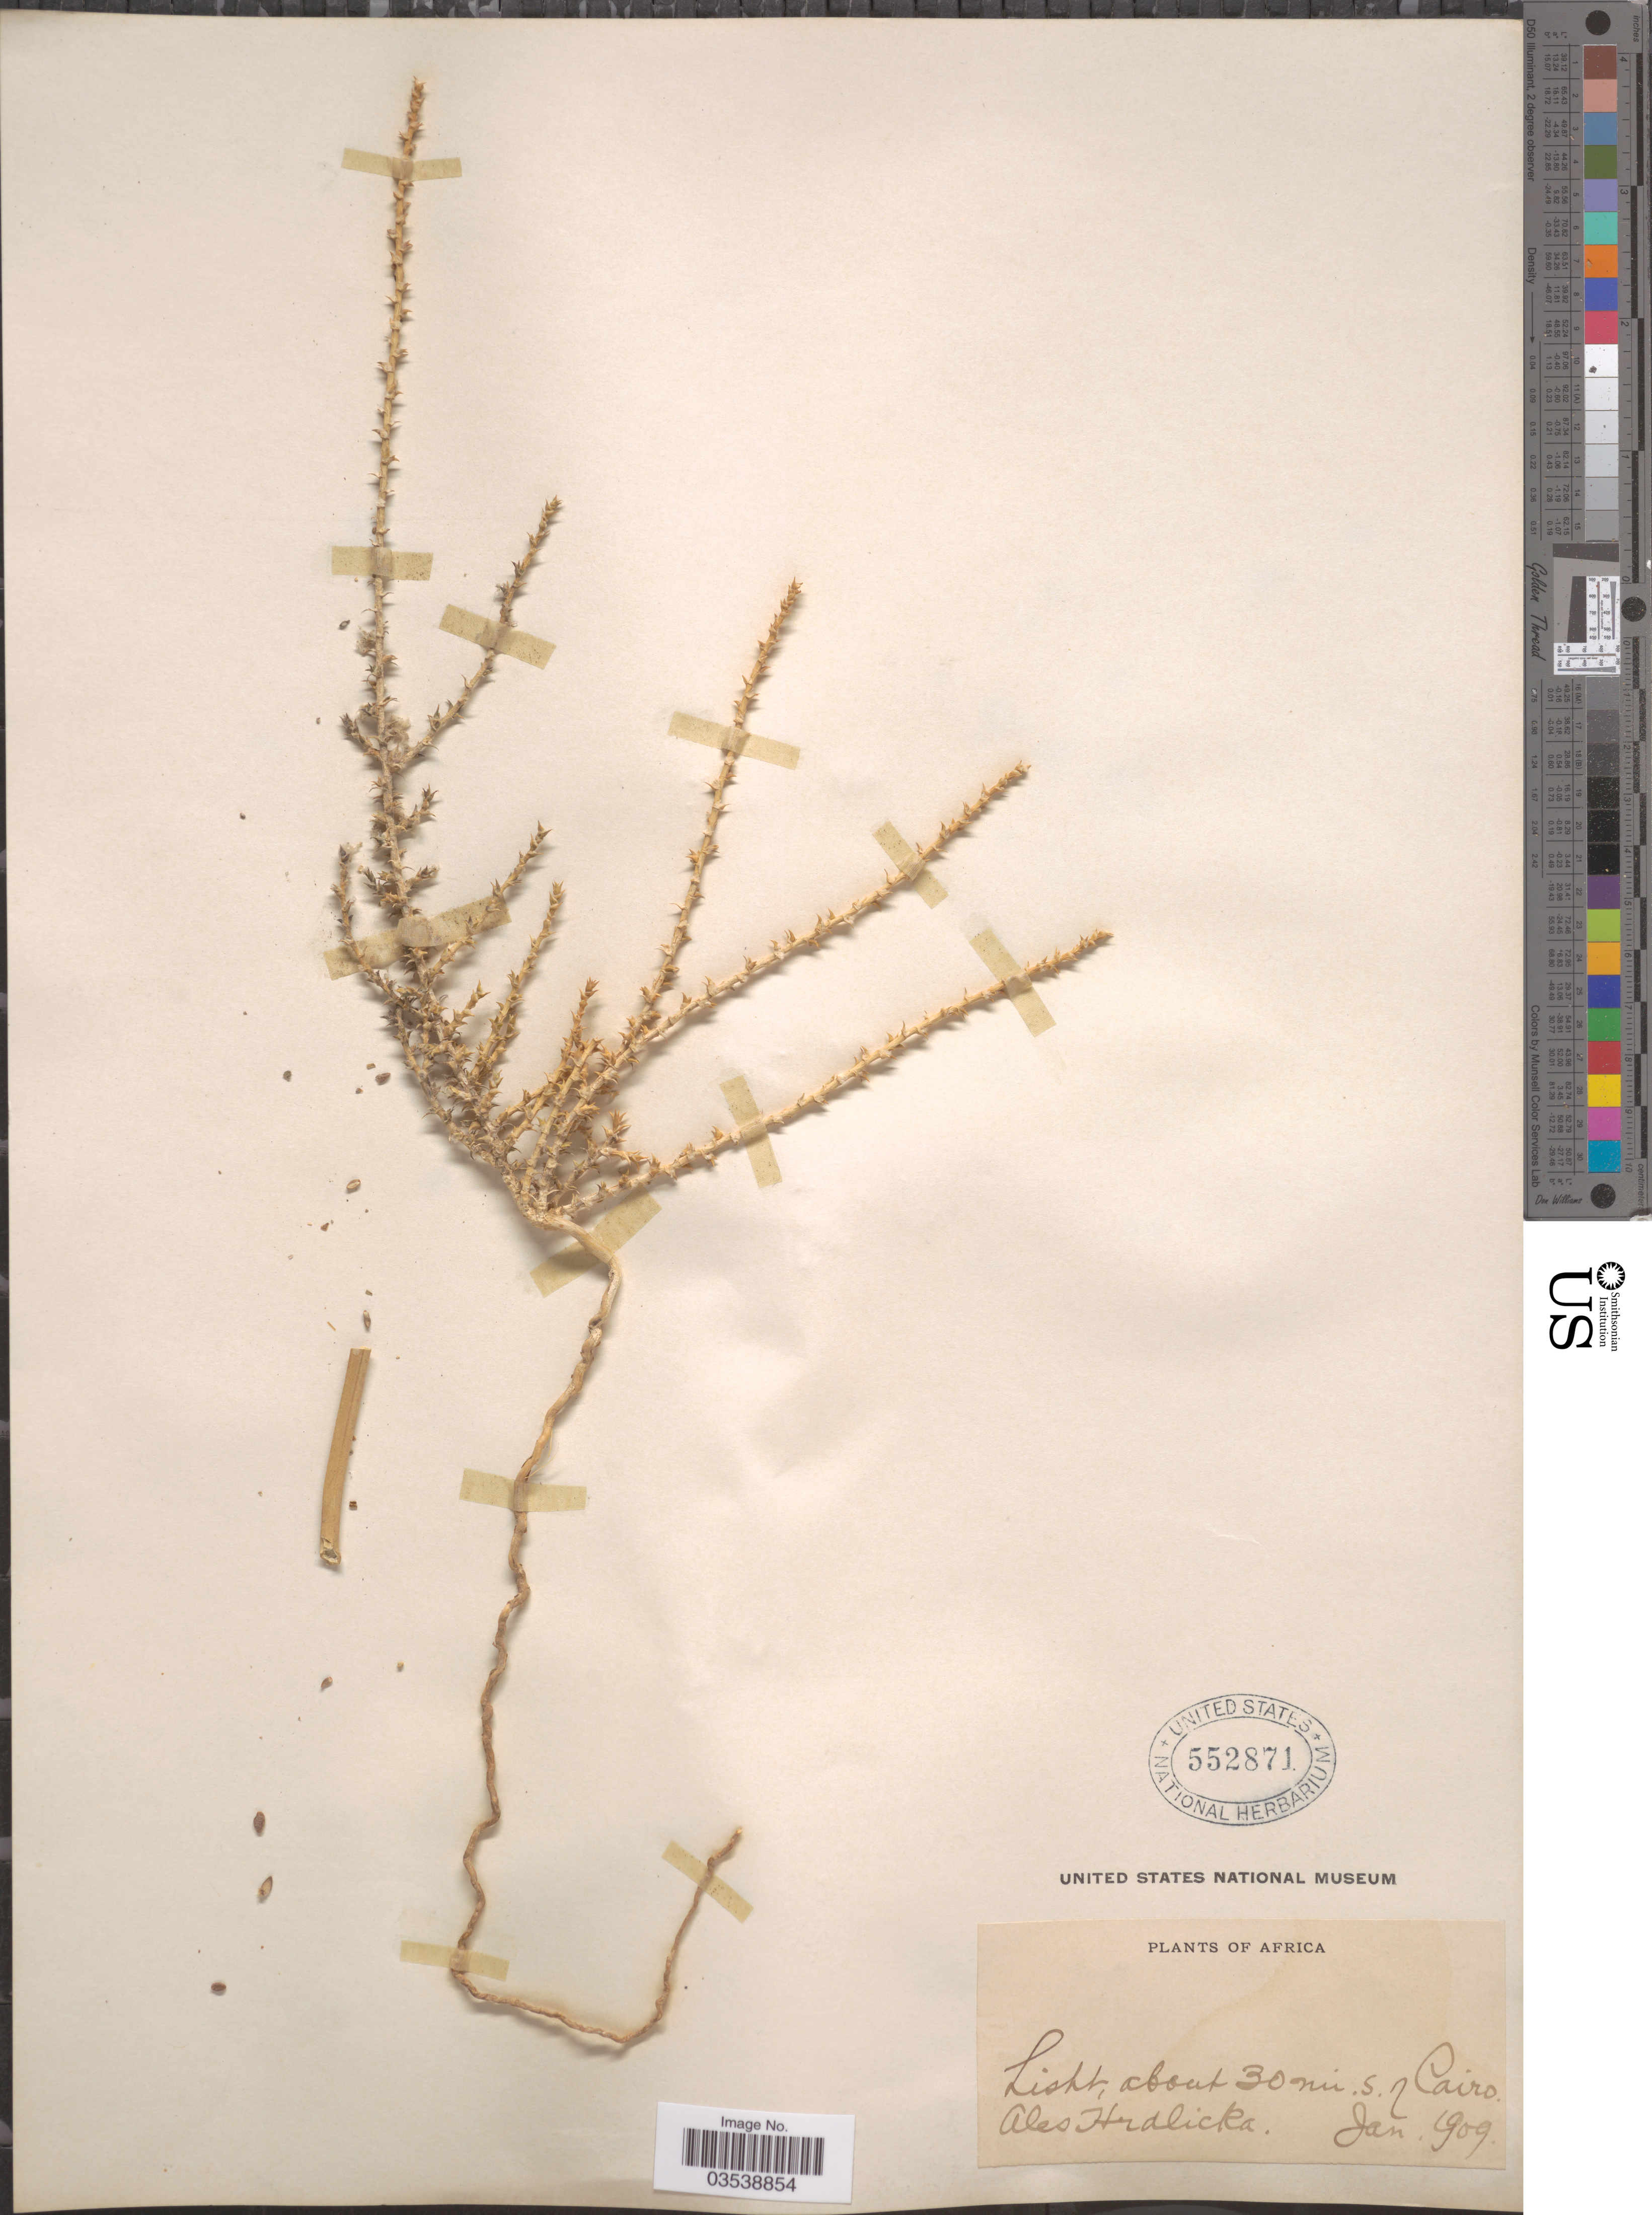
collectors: A. Hrdlicka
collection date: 1909-01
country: Egypt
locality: Africa. Lisht, about 30 mi. S. of Cairo.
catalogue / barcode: US 552871